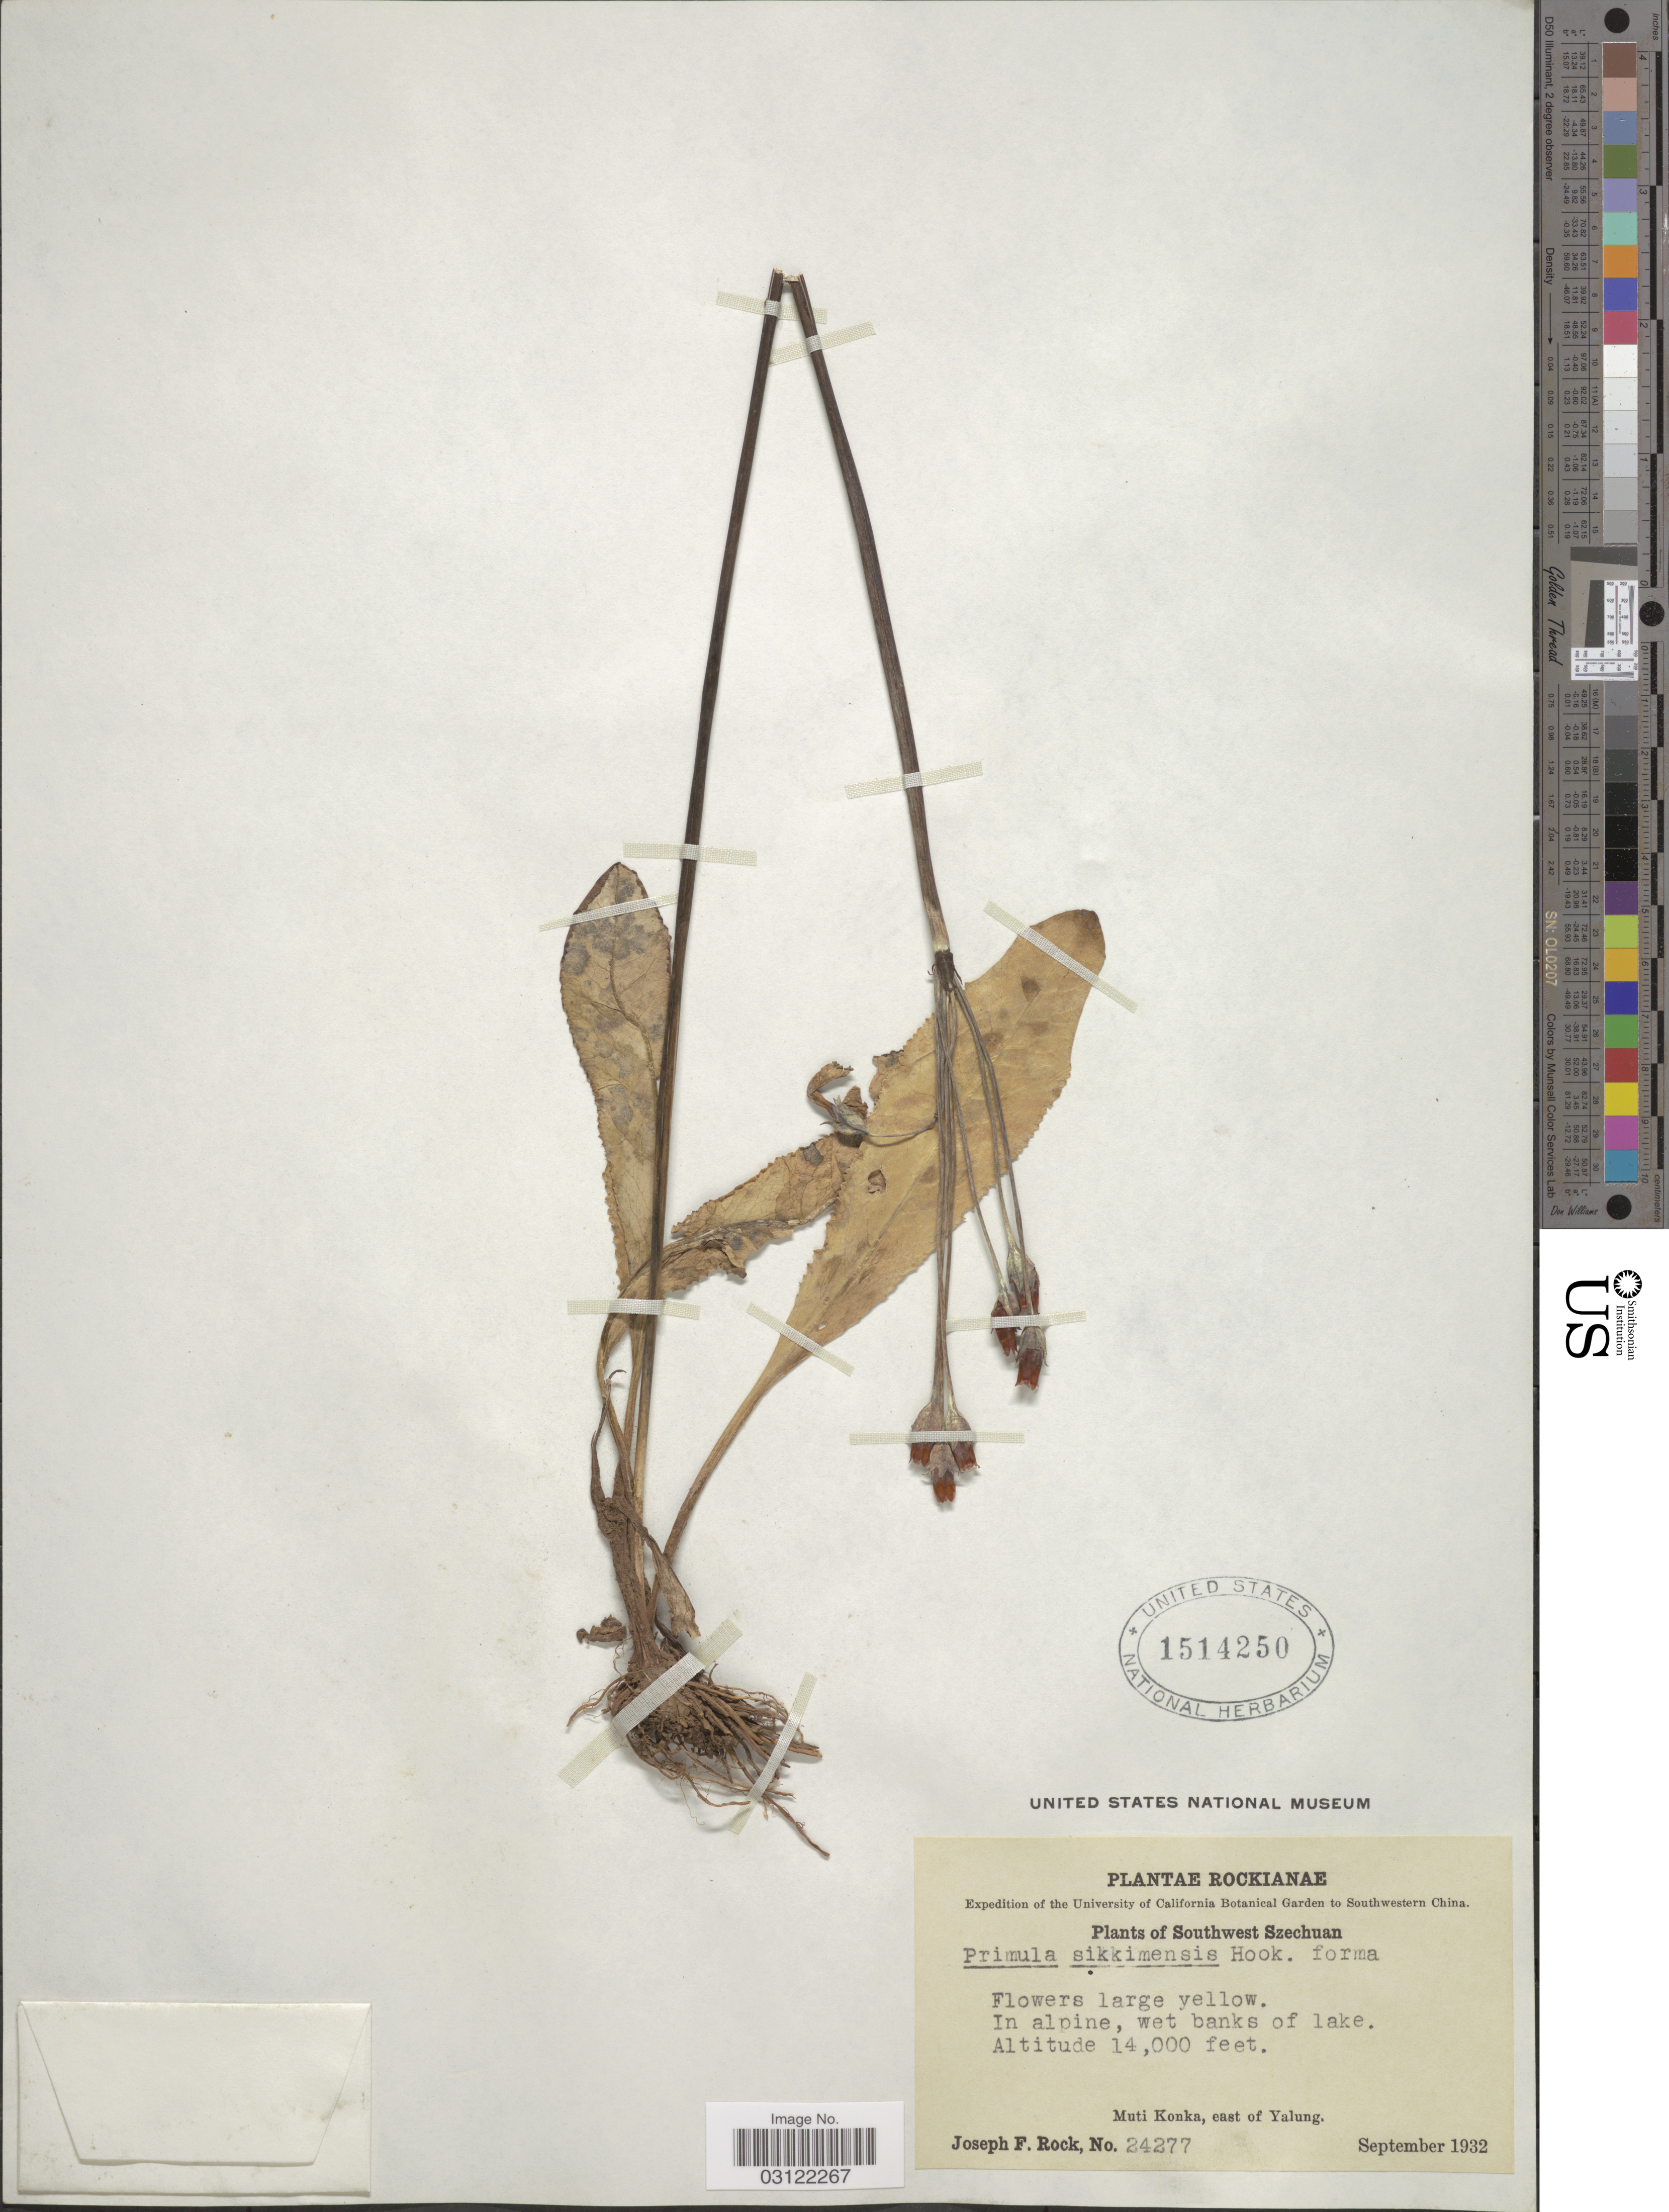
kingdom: Plantae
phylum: Tracheophyta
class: Magnoliopsida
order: Ericales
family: Primulaceae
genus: Primula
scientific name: Primula sikkimensis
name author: Hook.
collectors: J. F. Rock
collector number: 24277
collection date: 1932-09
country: China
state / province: Sichuan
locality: Southwestern China. Southwest Szechuan. Muti Konka, east of Yalung.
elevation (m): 4267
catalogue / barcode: US 1514250